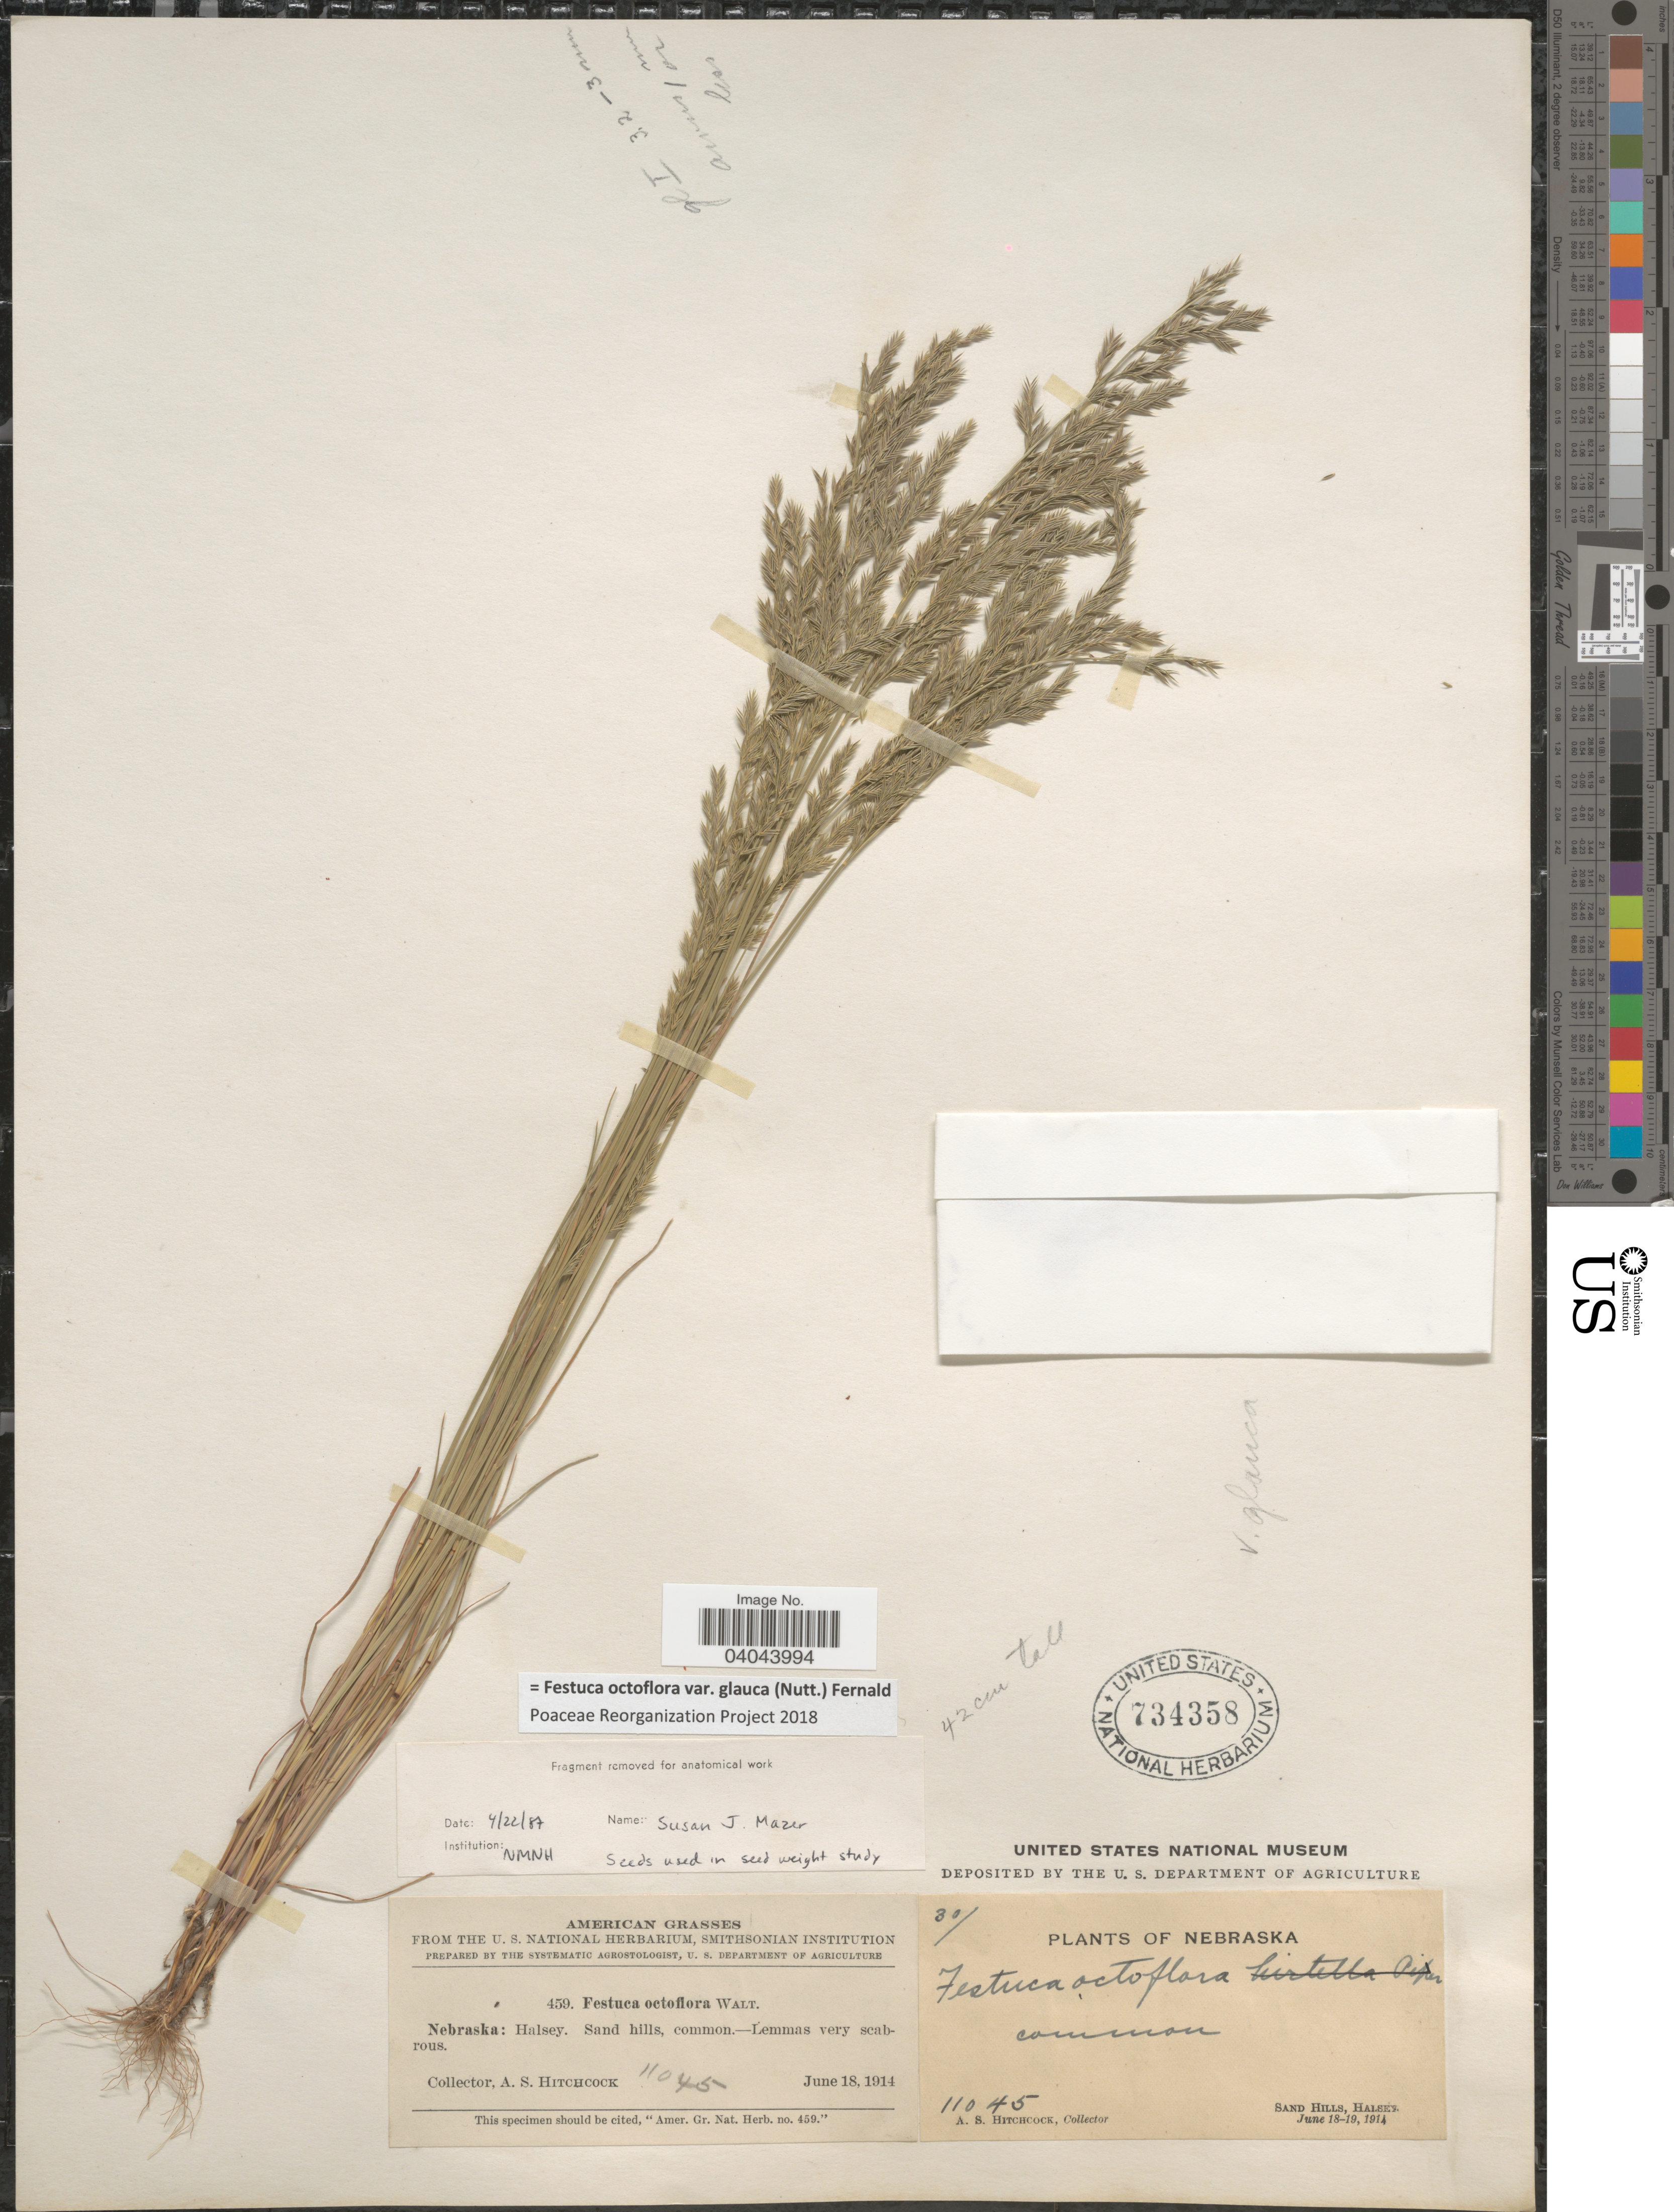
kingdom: Plantae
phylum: Tracheophyta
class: Liliopsida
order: Poales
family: Poaceae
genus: Festuca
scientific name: Festuca octoflora var. glauca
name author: (Nutt.) Fernald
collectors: A. S. Hitchcock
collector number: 11045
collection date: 1914-06-18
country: United States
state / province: Nebraska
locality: Halsey.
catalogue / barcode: US 734358